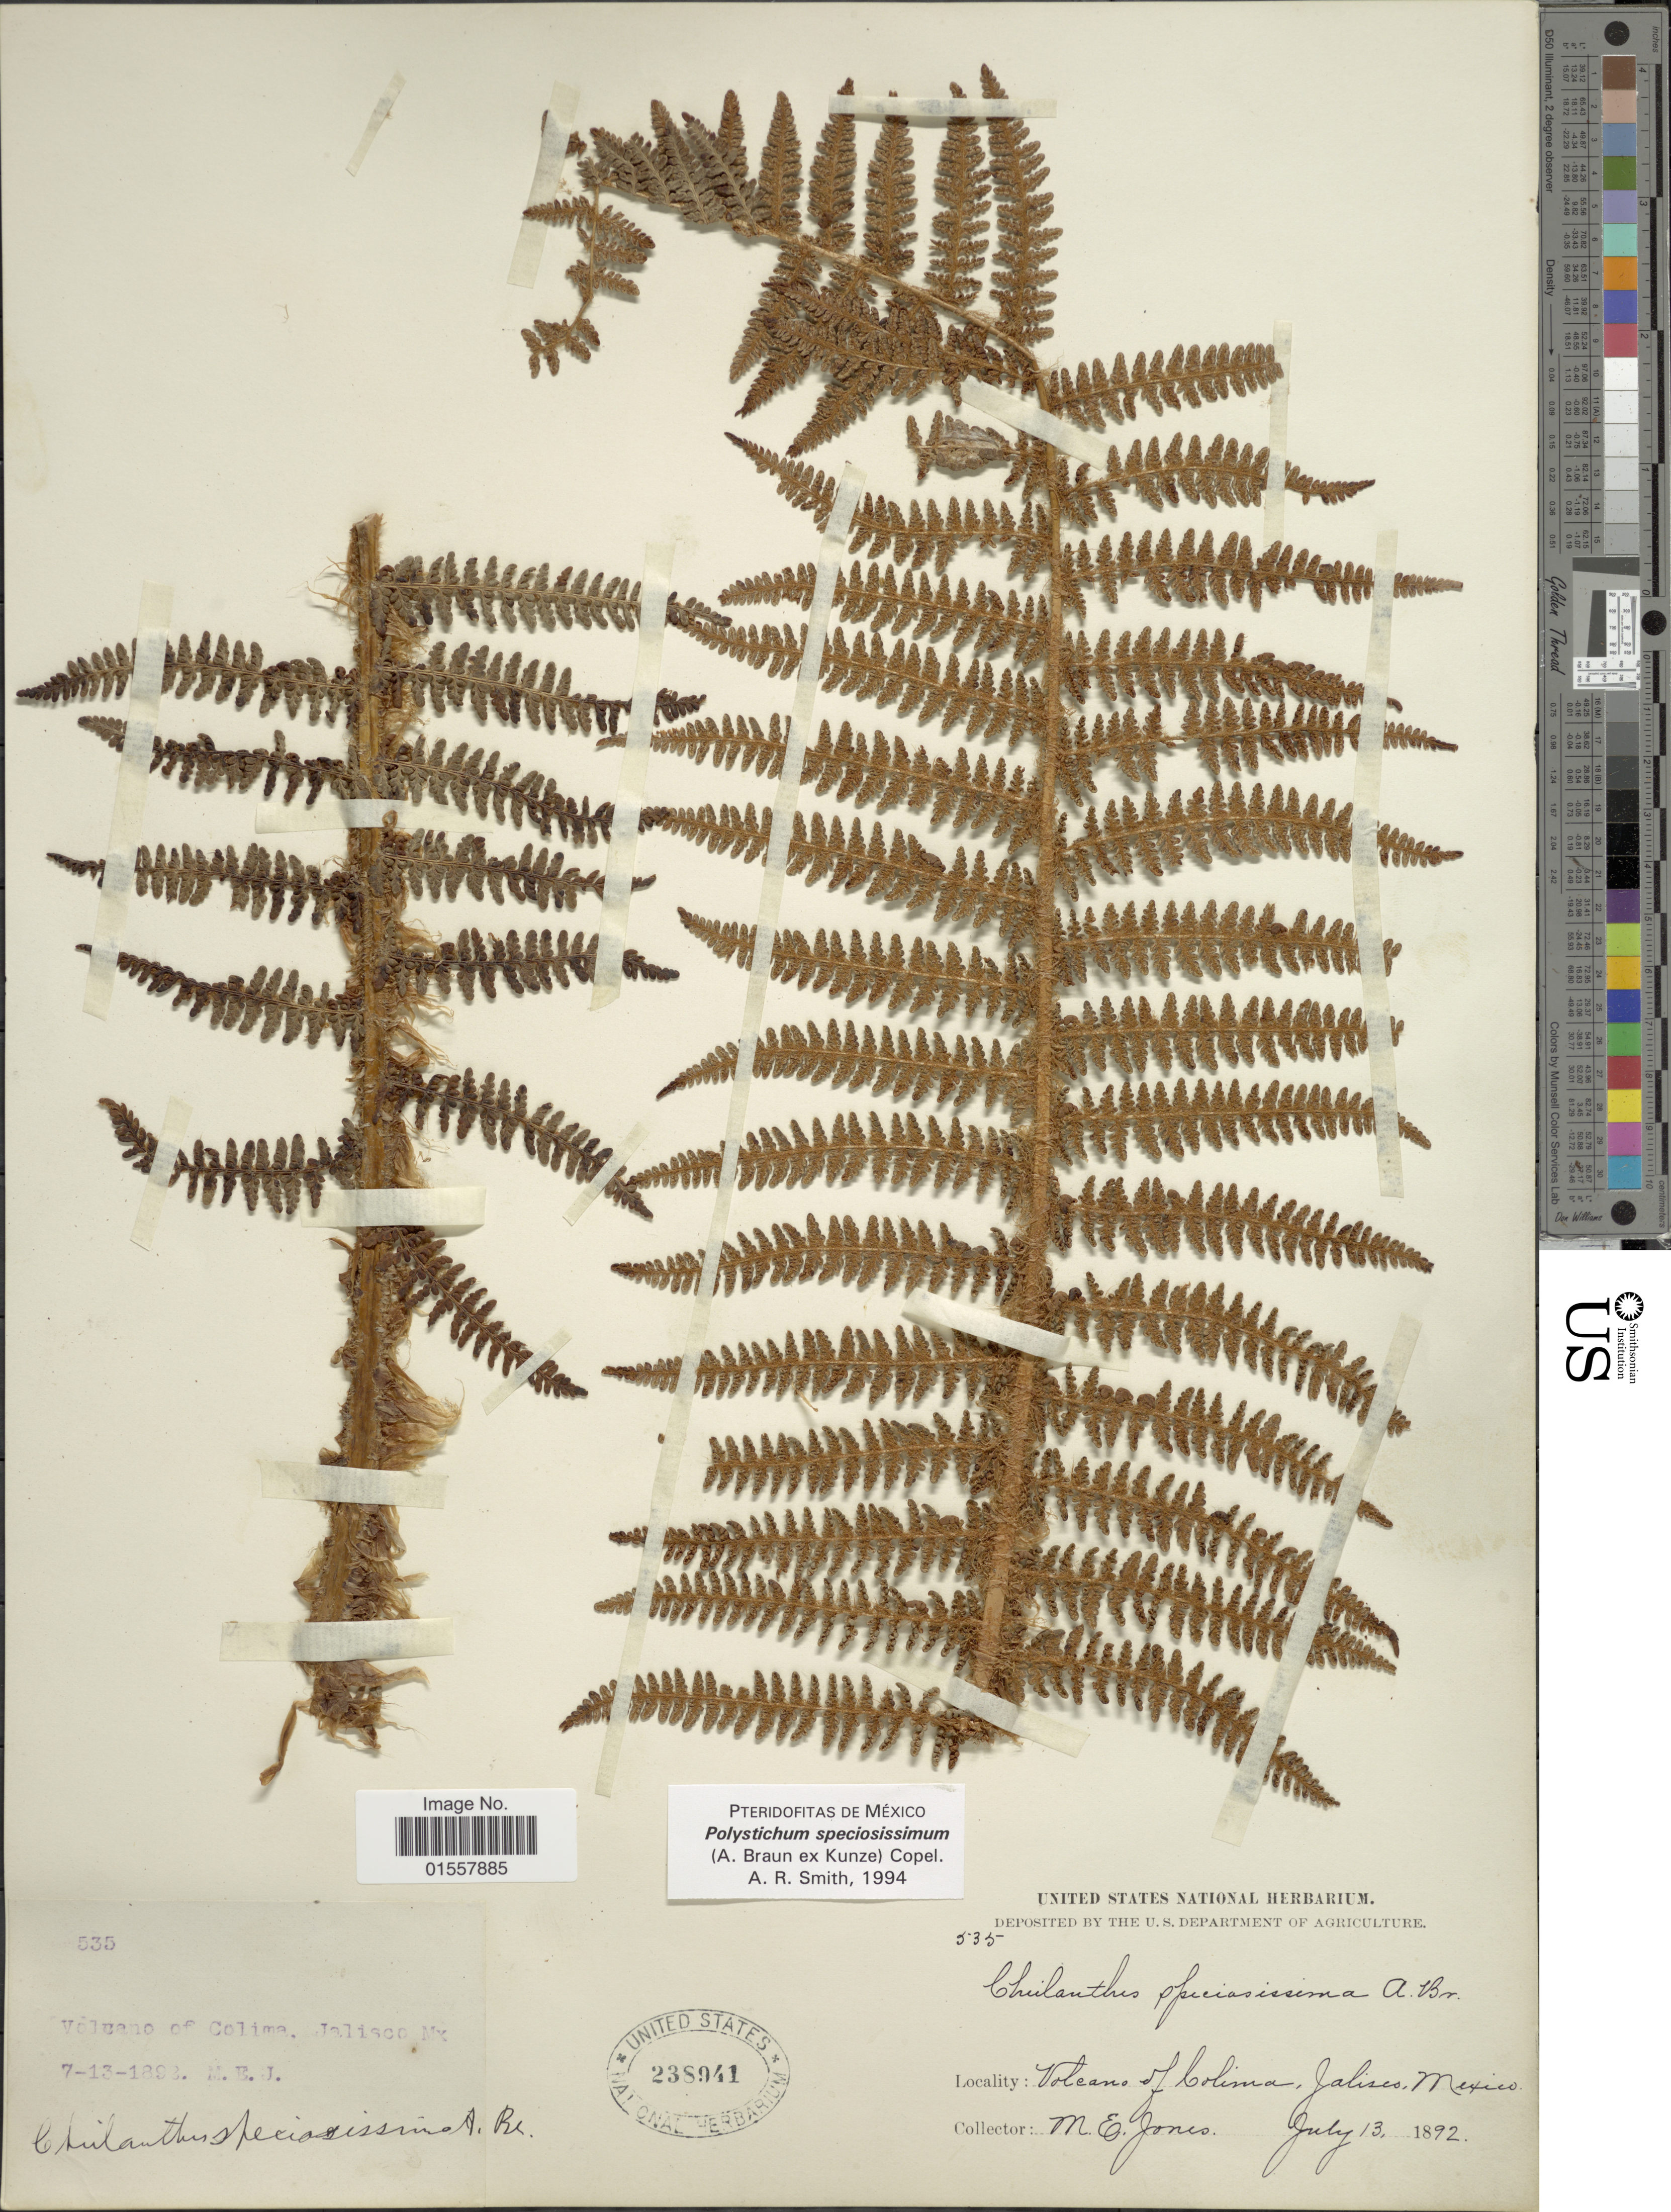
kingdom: Plantae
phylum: Tracheophyta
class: Polypodiopsida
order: Polypodiales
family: Dryopteridaceae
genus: Polystichum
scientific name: Polystichum speciosissimum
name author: (A. Braun ex Kunze) Copel.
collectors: M. E. Jones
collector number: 535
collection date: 1892-07-13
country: Mexico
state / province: Jalisco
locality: Volcano of Colima, Jalisco, Mexico, Mx.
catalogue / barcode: US 238941